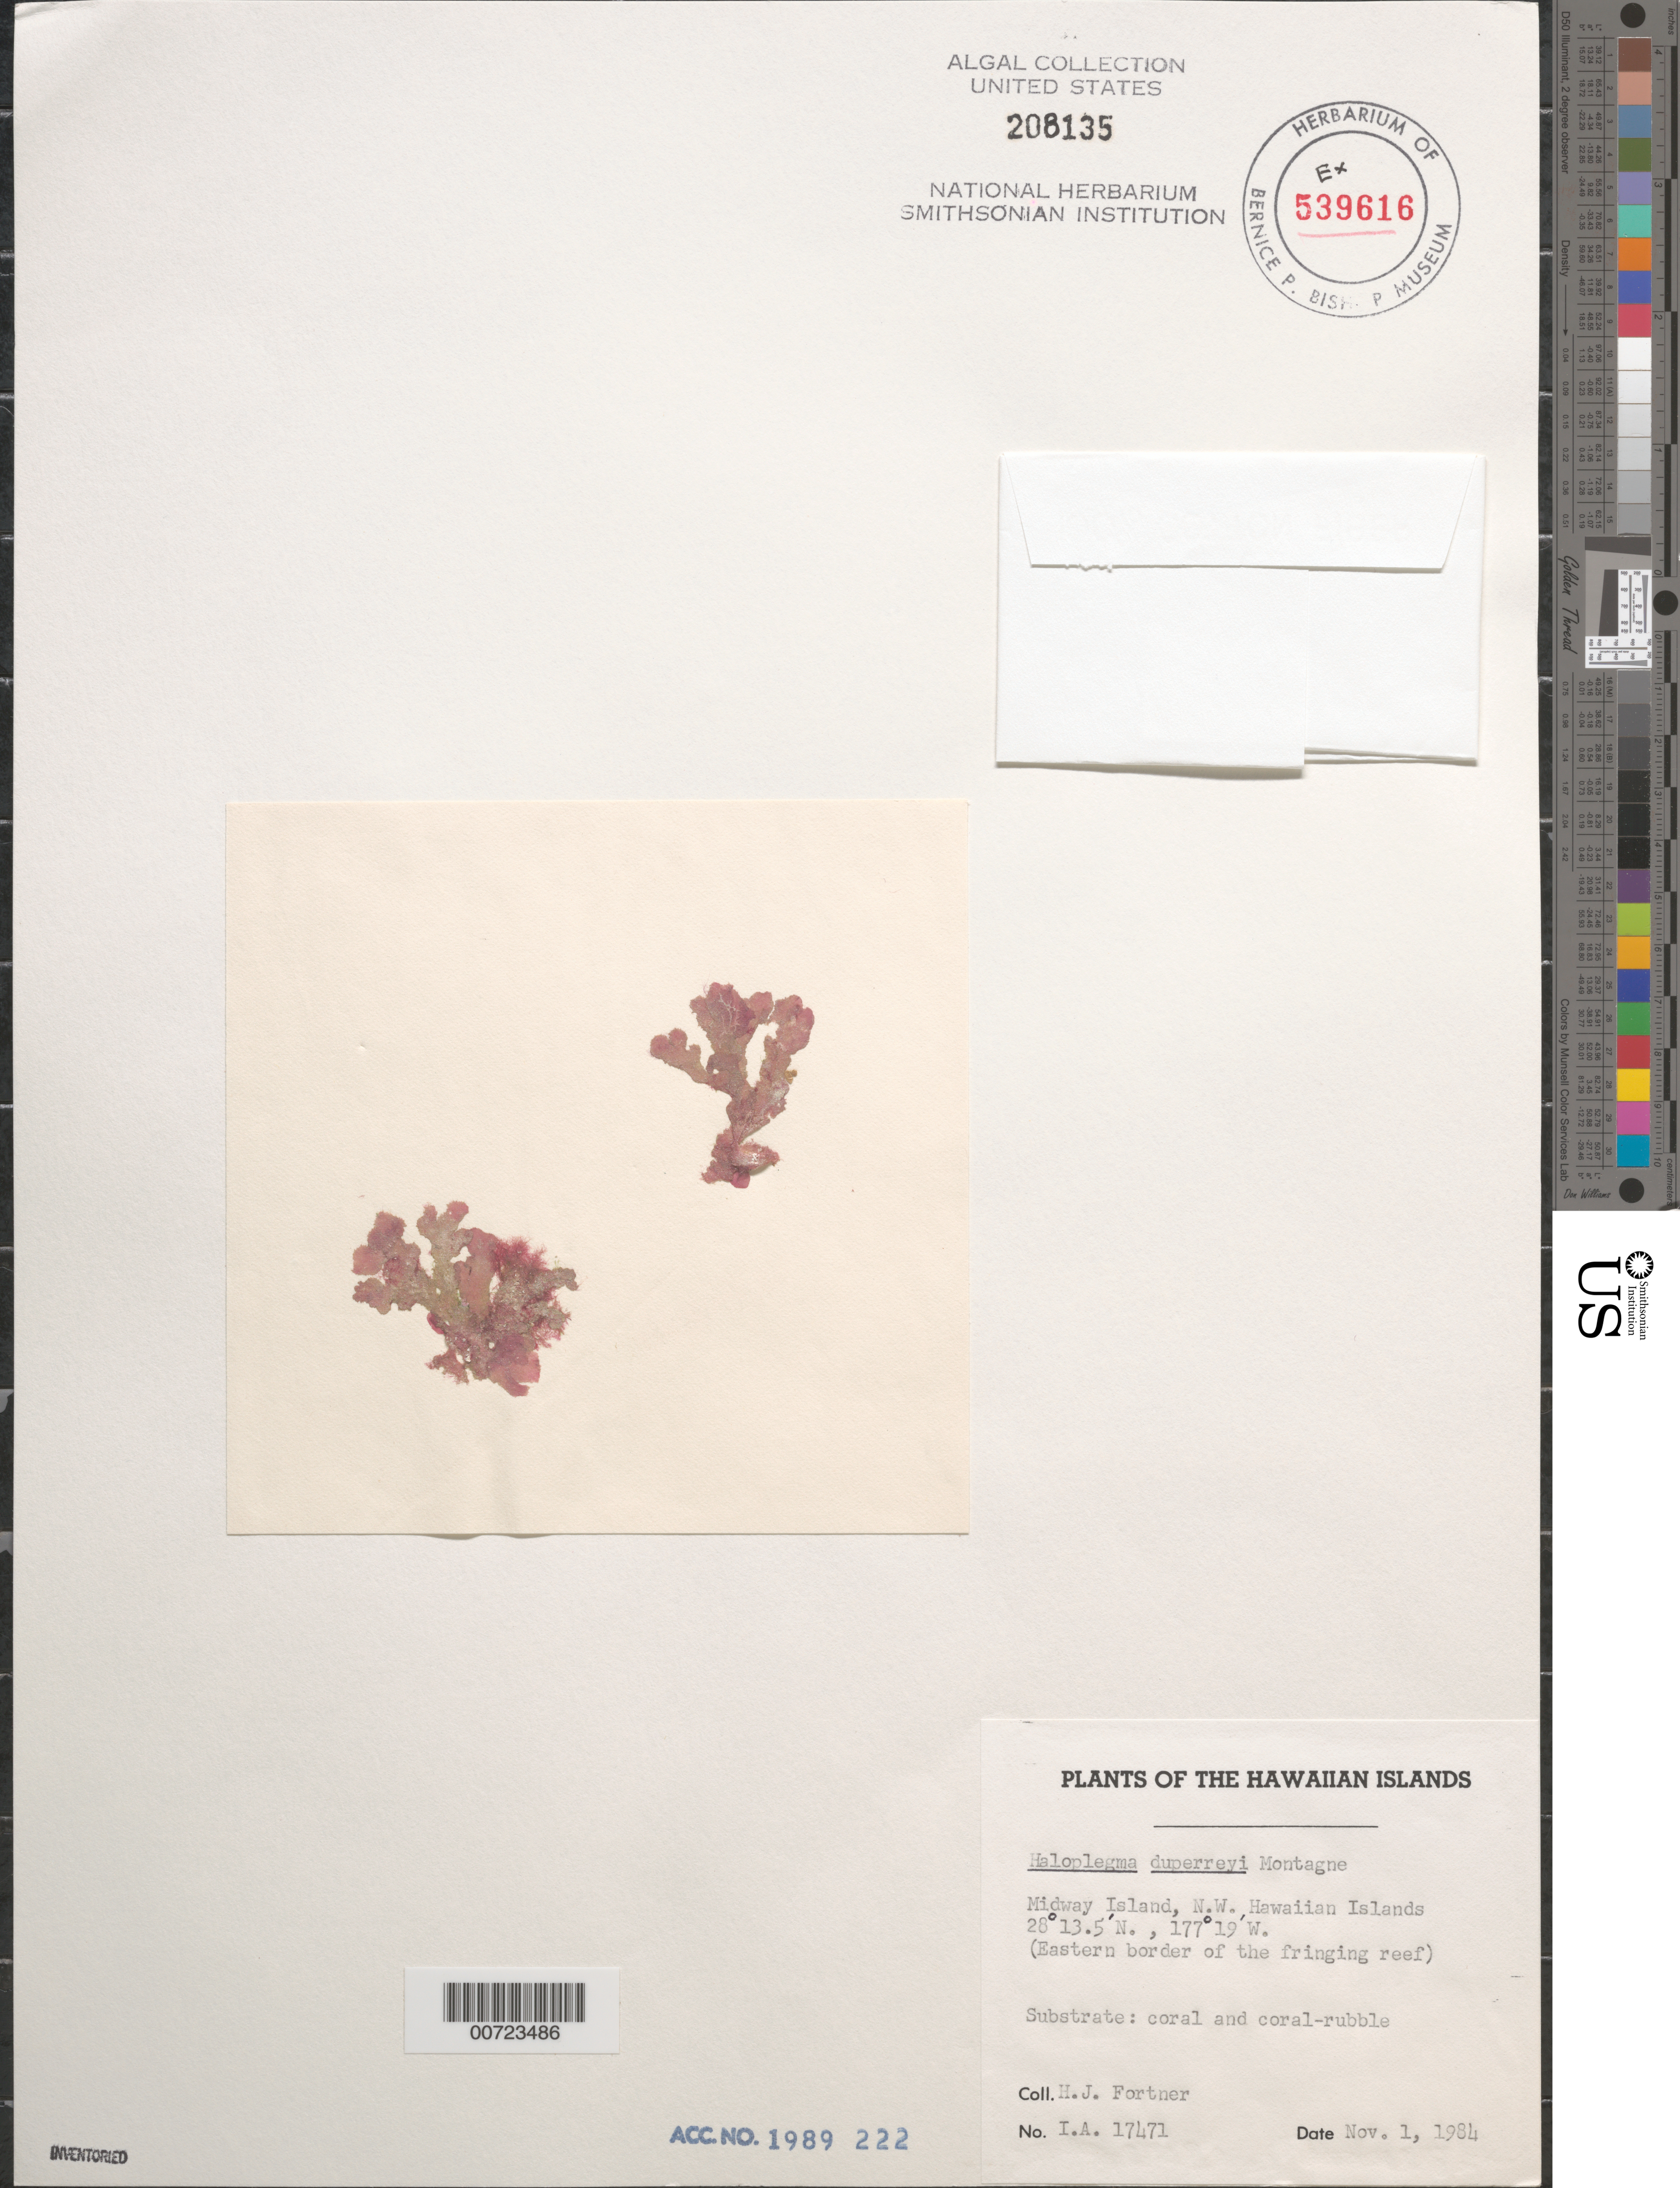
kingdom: Plantae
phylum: Rhodophyta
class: Florideophyceae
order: Ceramiales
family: Wrangeliaceae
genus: Haloplegma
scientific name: Haloplegma duperreyi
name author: Mont.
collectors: H. Fortner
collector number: IAA 17471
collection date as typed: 01 Nov 1984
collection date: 1984-11-01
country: U.S. Administered Pacific Islands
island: Midway Atoll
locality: Eastern border of the fringing reef and east side, lagoon side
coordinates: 28 13.5' N, 177 19' W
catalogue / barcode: US 208135